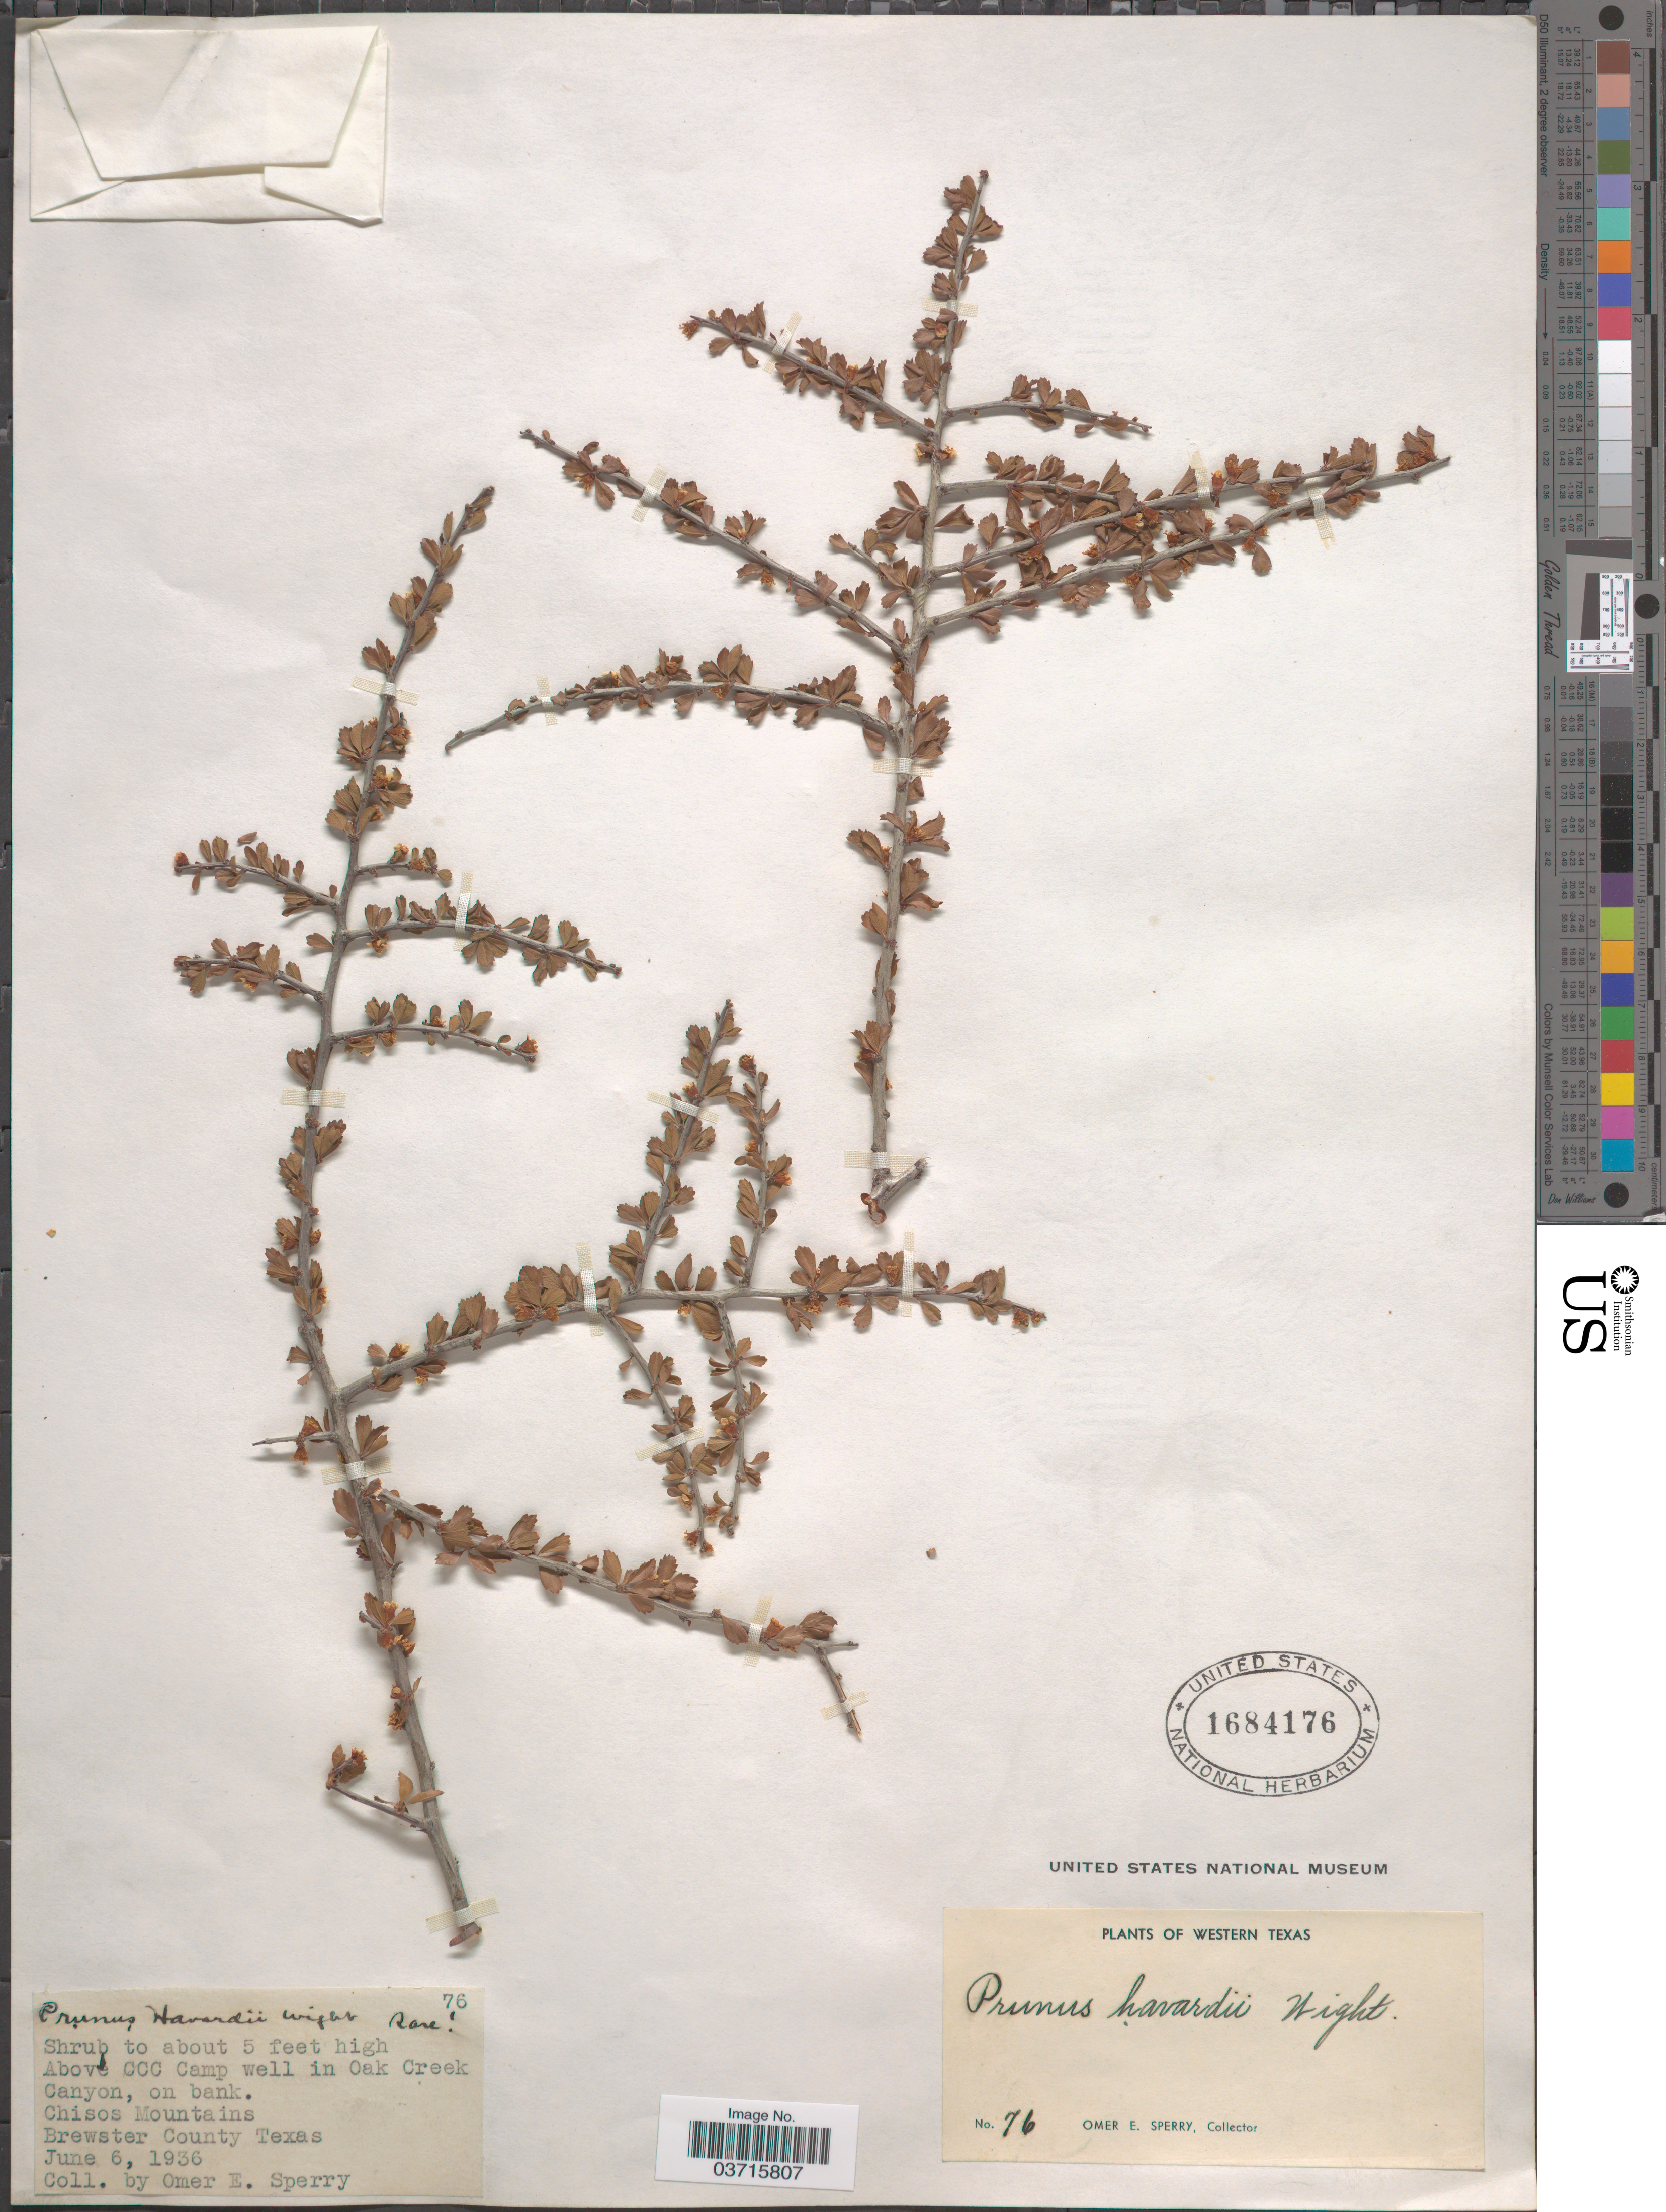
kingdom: Plantae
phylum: Tracheophyta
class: Magnoliopsida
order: Rosales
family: Rosaceae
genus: Prunus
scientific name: Prunus havardii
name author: (W. Wight) Mason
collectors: O. E. Sperry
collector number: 76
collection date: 1936-06-06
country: United States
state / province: Texas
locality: Above CCC Camp well in Oak Creek Canyon, on bank. Chisos Mountains, Brewster County. Western Texas.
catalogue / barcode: US 1684176